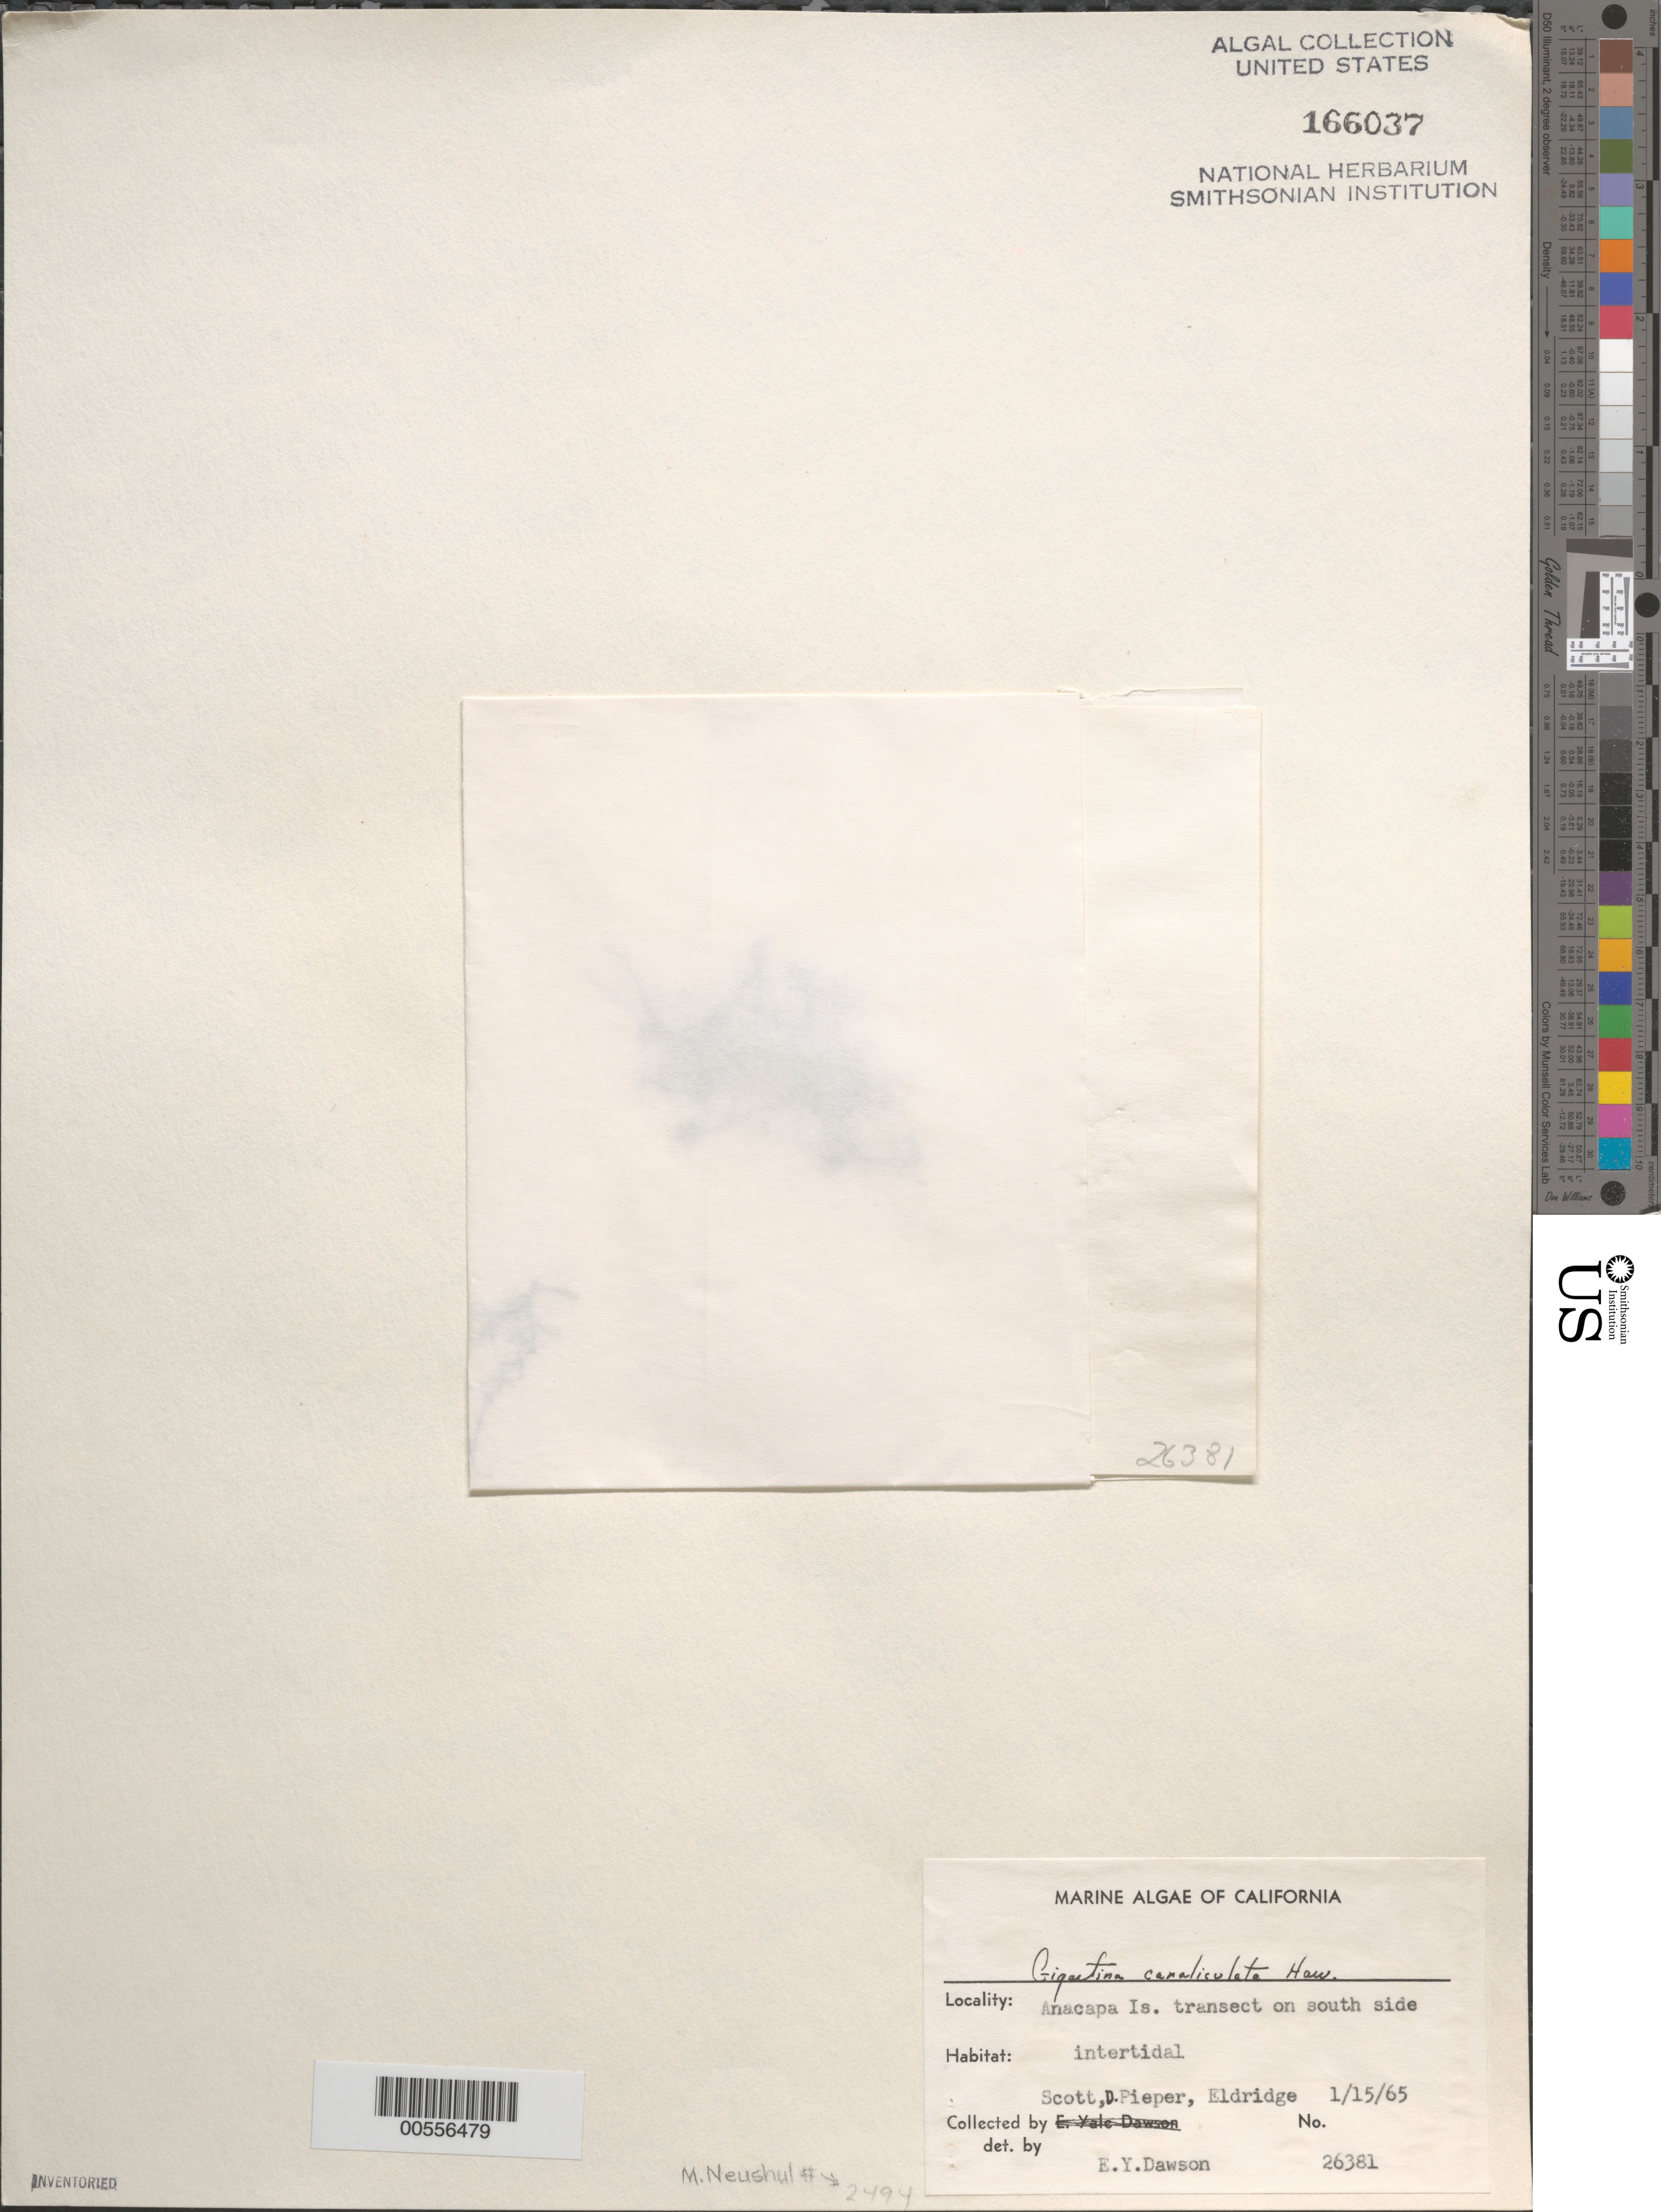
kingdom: Plantae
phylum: Rhodophyta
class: Florideophyceae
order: Gigartinales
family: Gigartinaceae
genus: Chondracanthus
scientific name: Chondracanthus canaliculatus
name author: (Harv.) Guiry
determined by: Algae name updating Project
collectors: J. Scott, D. Pieper & -. Eldridge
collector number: EYD 26381 & NEUSHUL 2494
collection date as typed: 15 Jan 1965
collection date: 1965-01-15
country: United States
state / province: California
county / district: Ventura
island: Anacapa Island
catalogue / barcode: US 166037